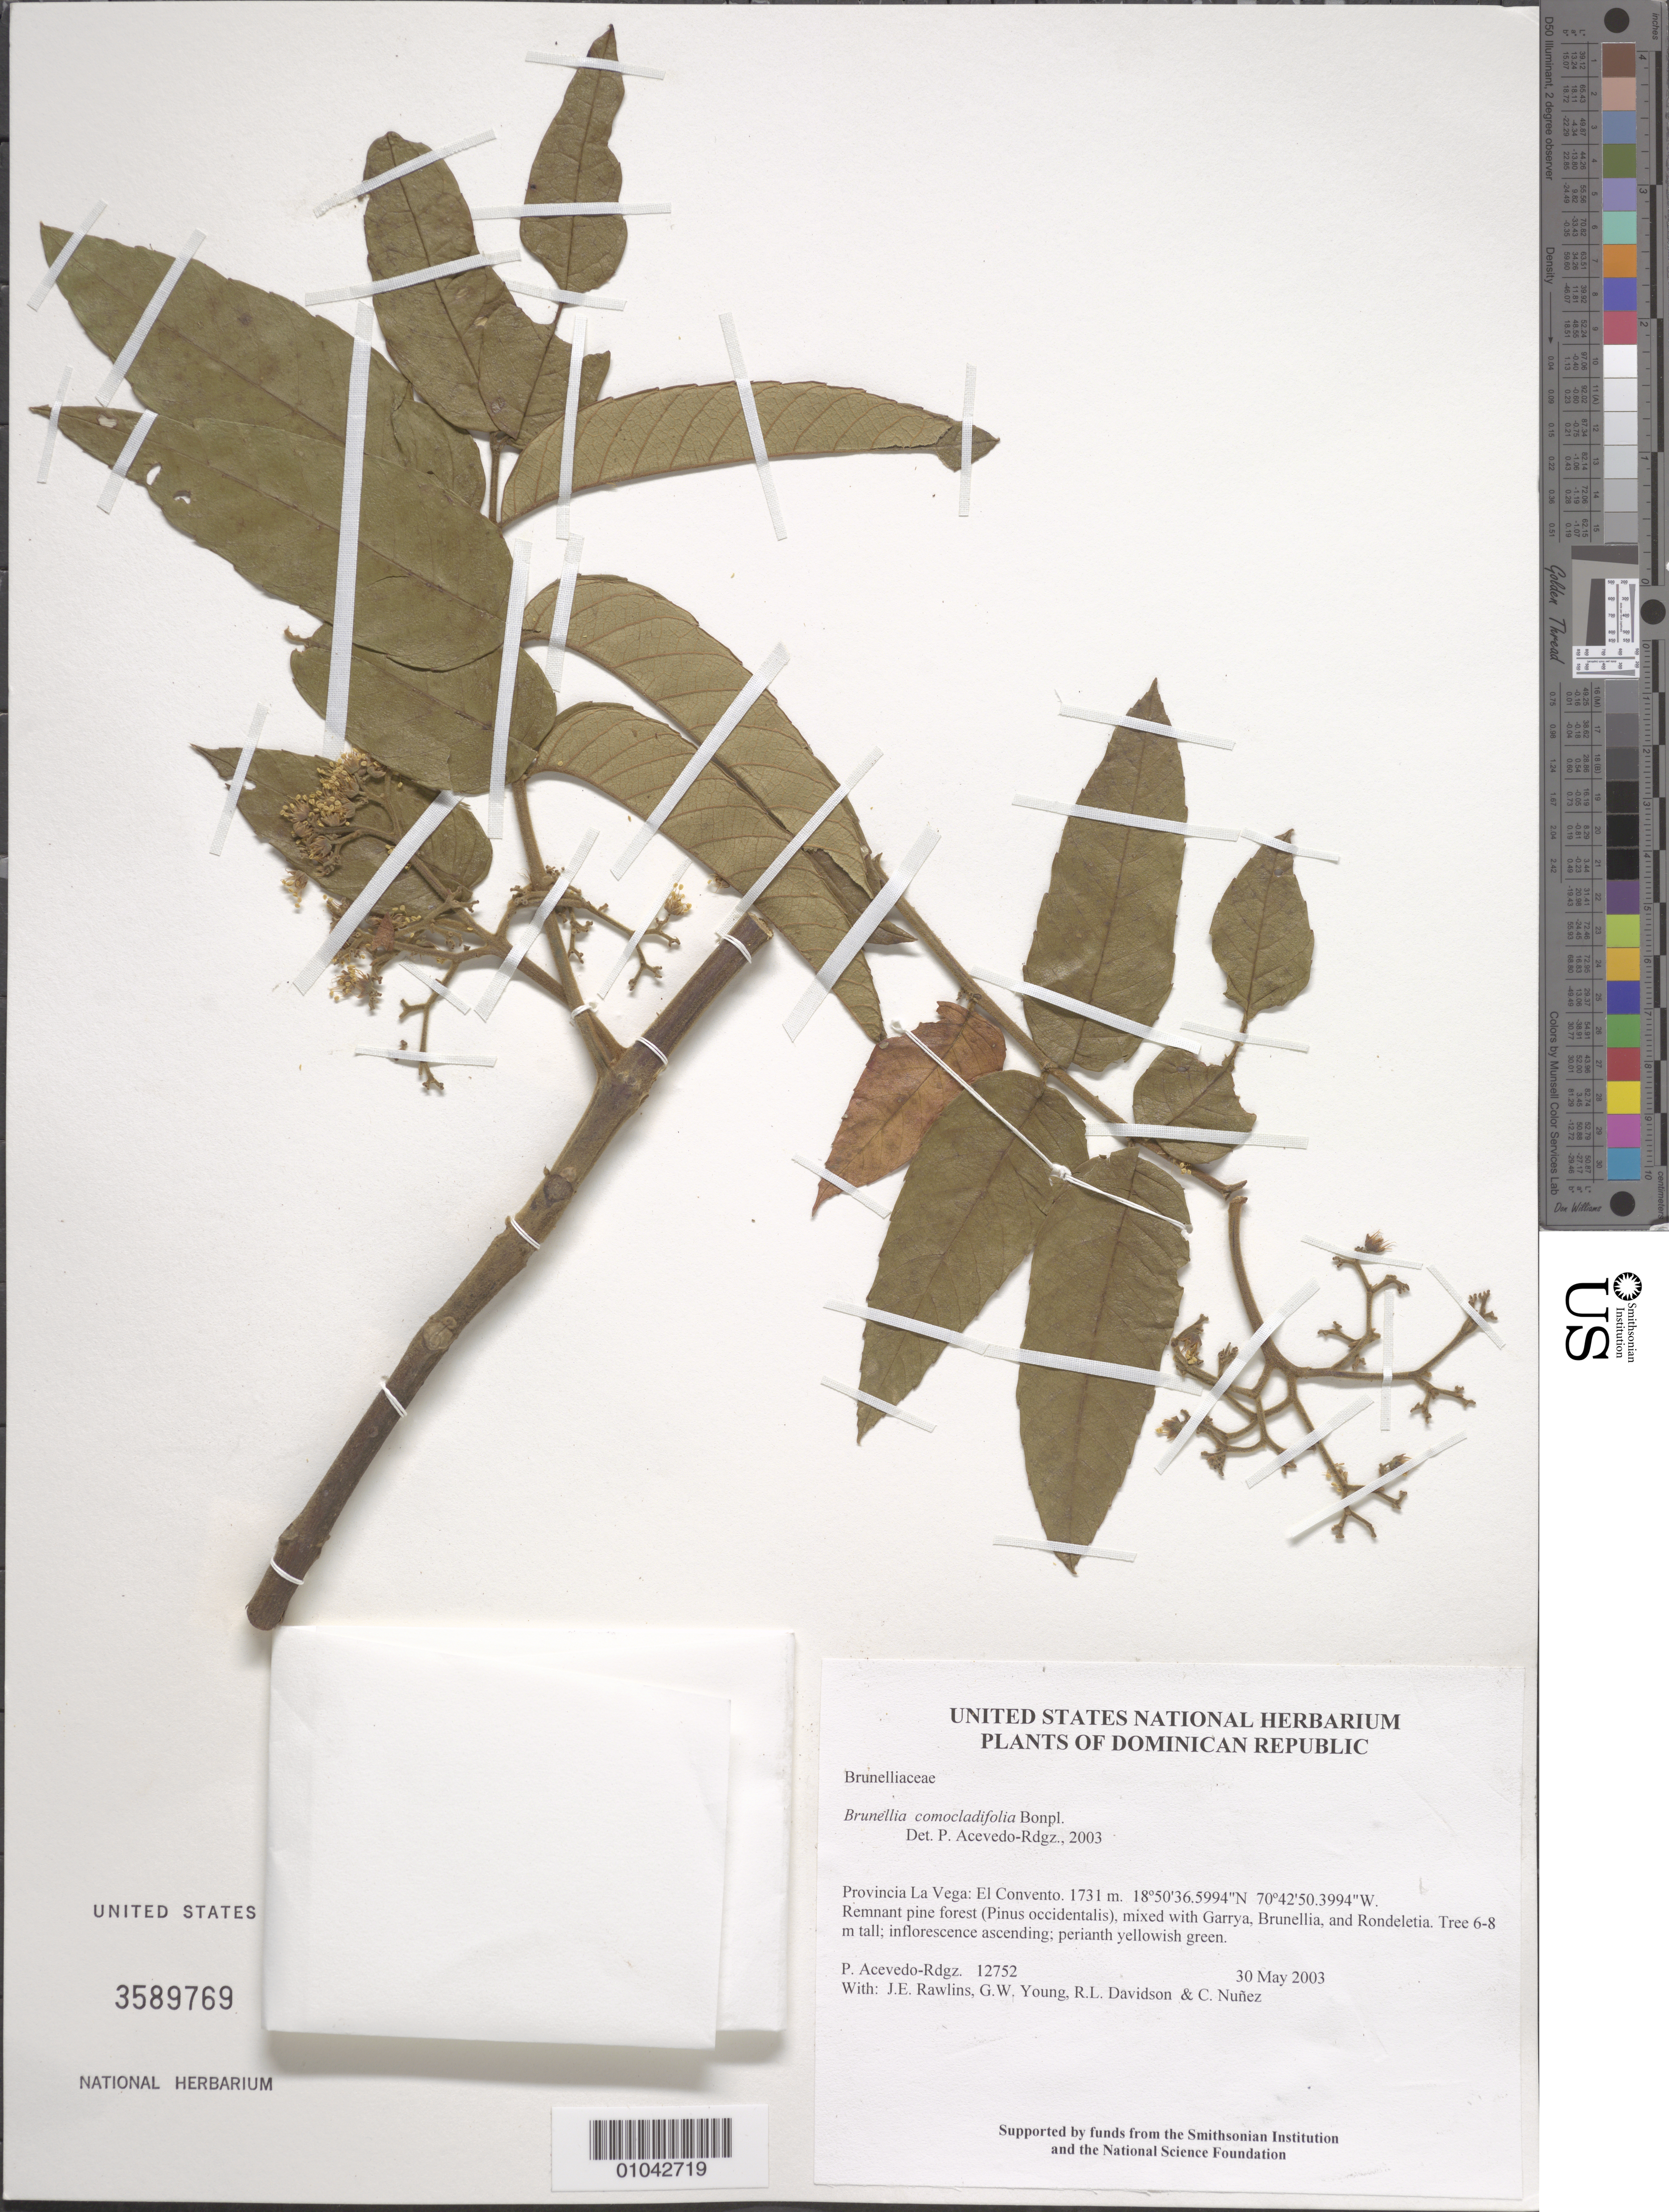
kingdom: Plantae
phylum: Tracheophyta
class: Magnoliopsida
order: Oxalidales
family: Brunelliaceae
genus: Brunellia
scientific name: Brunellia comocladifolia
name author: Bonpl.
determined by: Acevedo-Rodríguez, P., (BOT), Smithsonian Institution - National Museum of Natural History (UNITED STATES)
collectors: P. Acevedo-Rodr., J. Rawlins, G. Young, R. Davidson & C. Nunez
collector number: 12752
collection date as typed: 30 May 2003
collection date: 2003-05-30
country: Dominican Republic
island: Hispaniola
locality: Provincia La Vega: El Convento.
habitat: Remnant pine forest (Pinus occidentalis), mixed with Garrya, Brunellia, and Rondeletia.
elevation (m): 1731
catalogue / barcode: US 3589769